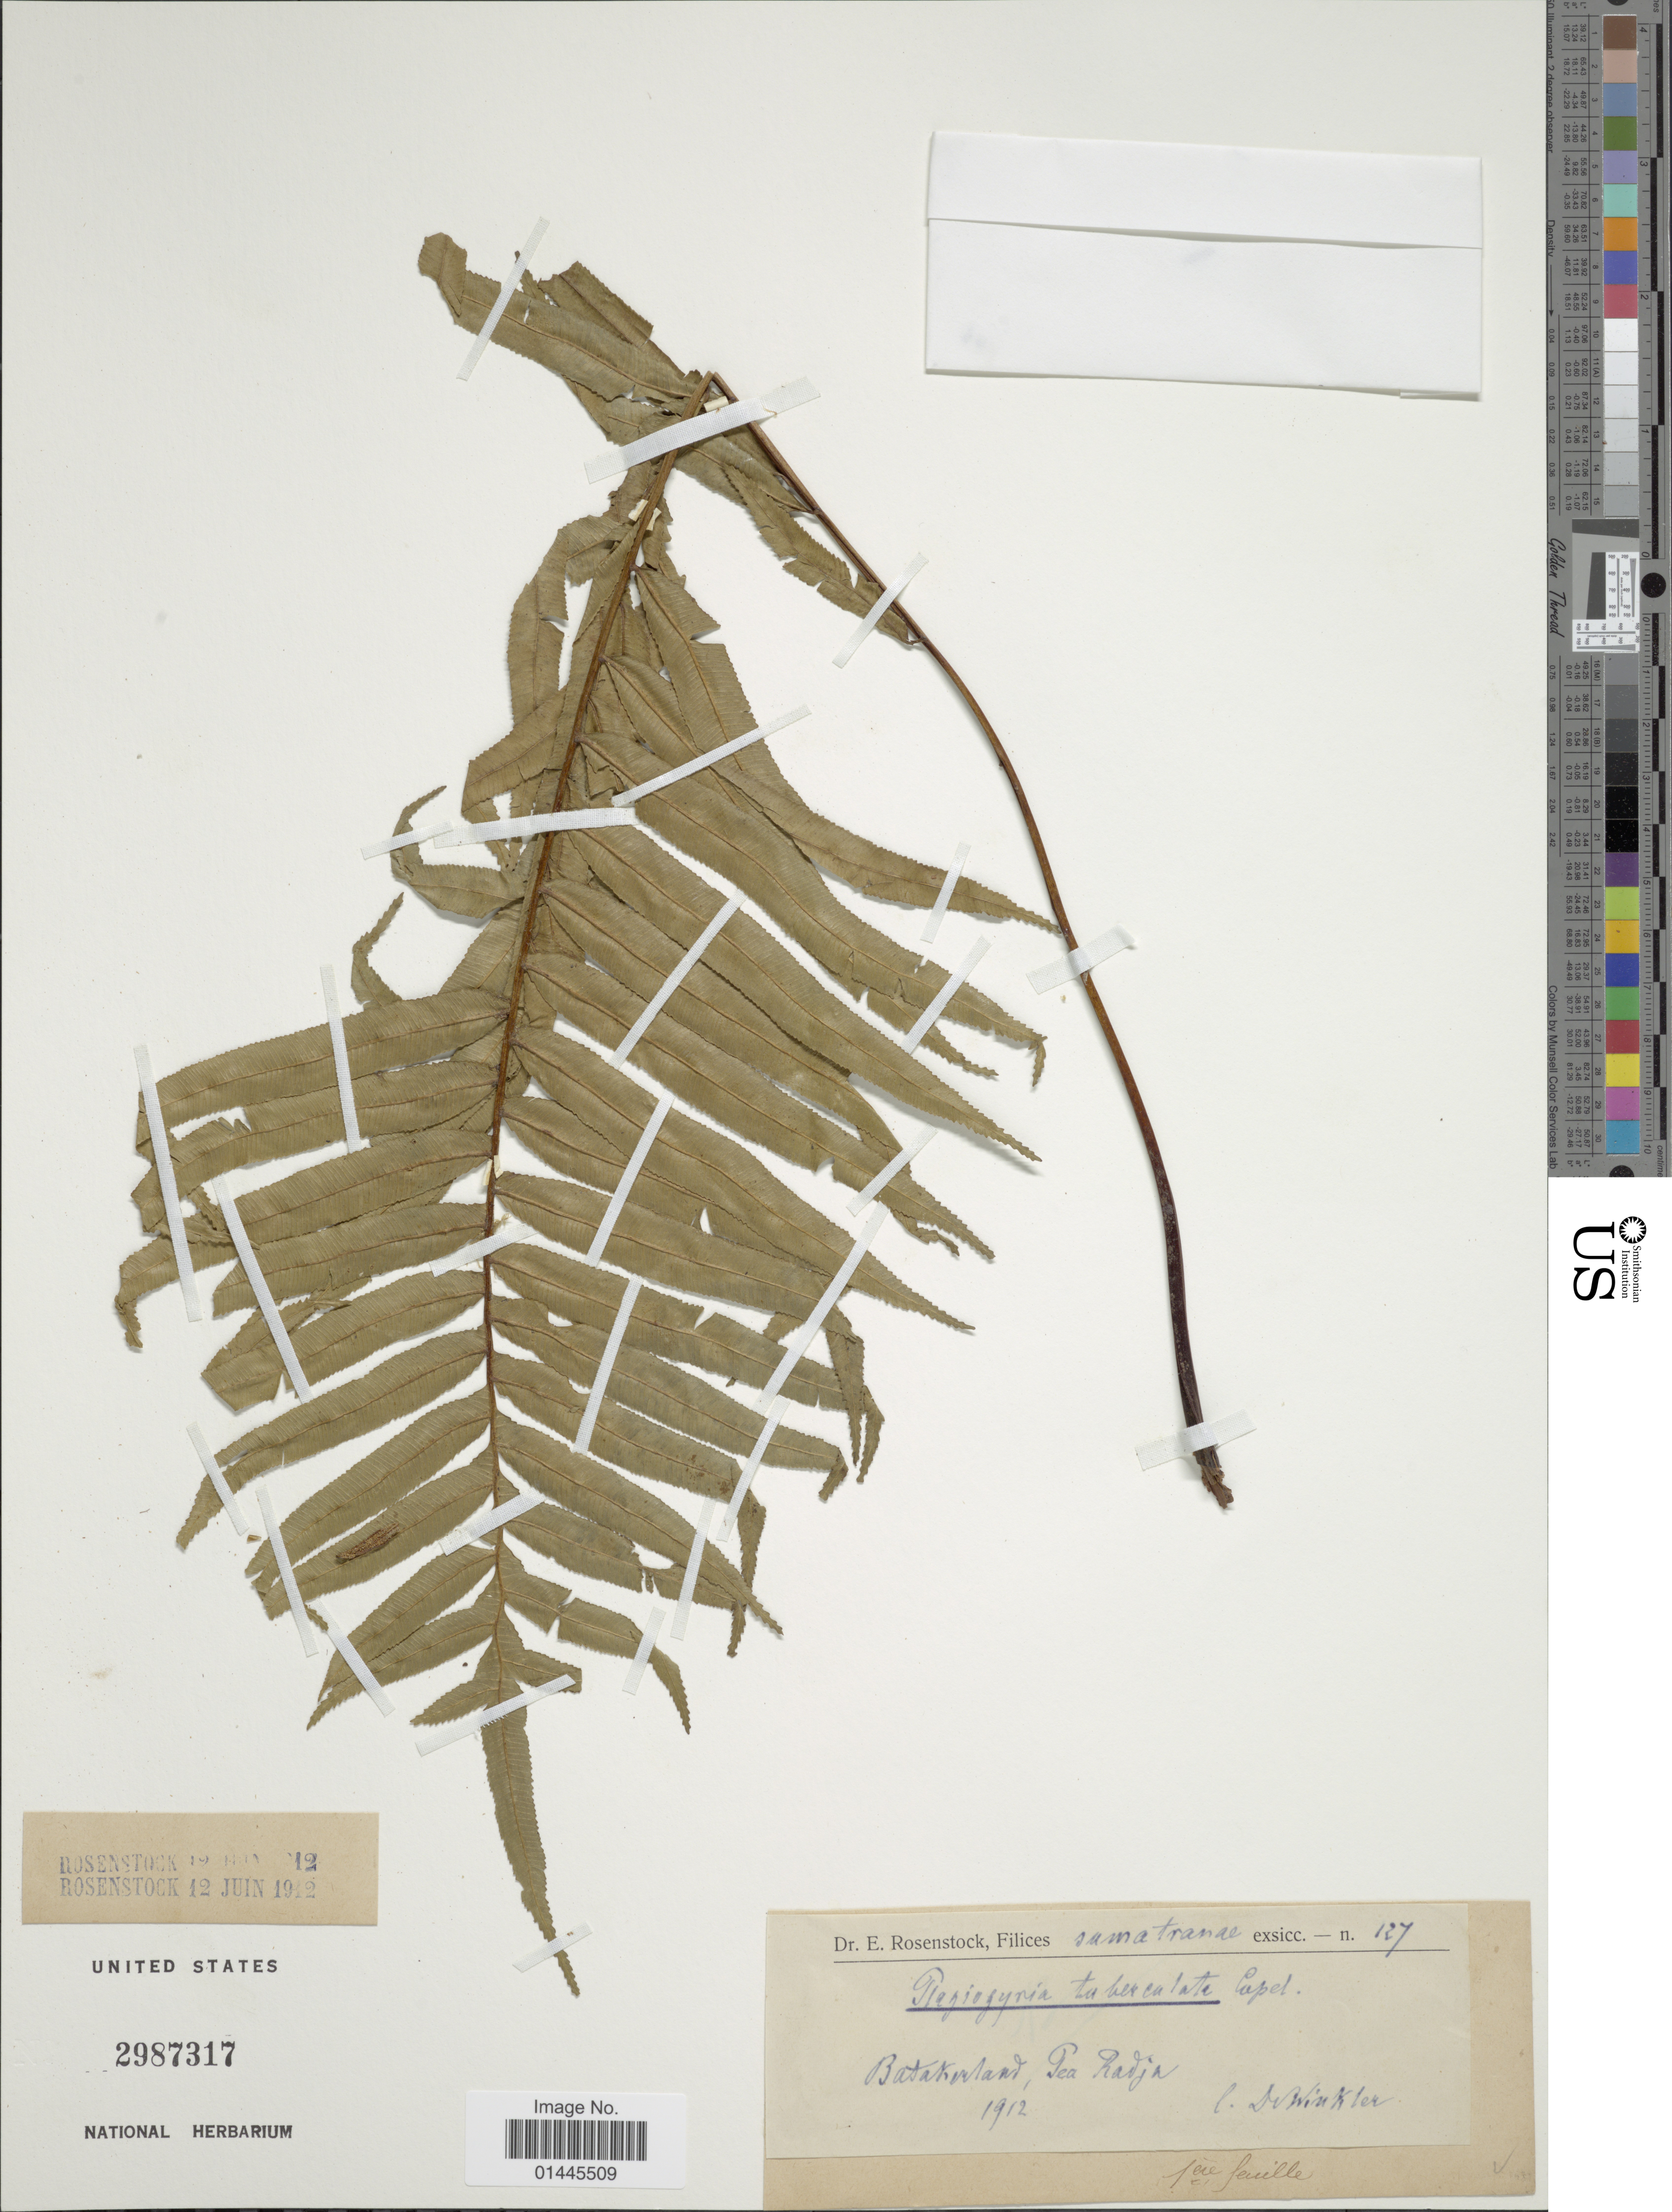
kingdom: Plantae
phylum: Tracheophyta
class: Polypodiopsida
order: Cyatheales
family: Plagiogyriaceae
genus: Plagiogyria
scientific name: Plagiogyria tuberculata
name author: Copel.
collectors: -. Winkler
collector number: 127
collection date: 1912-06-12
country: Indonesia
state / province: Sumatra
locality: Sumatranae, Botakerland, Pea Radja.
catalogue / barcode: US 2987317